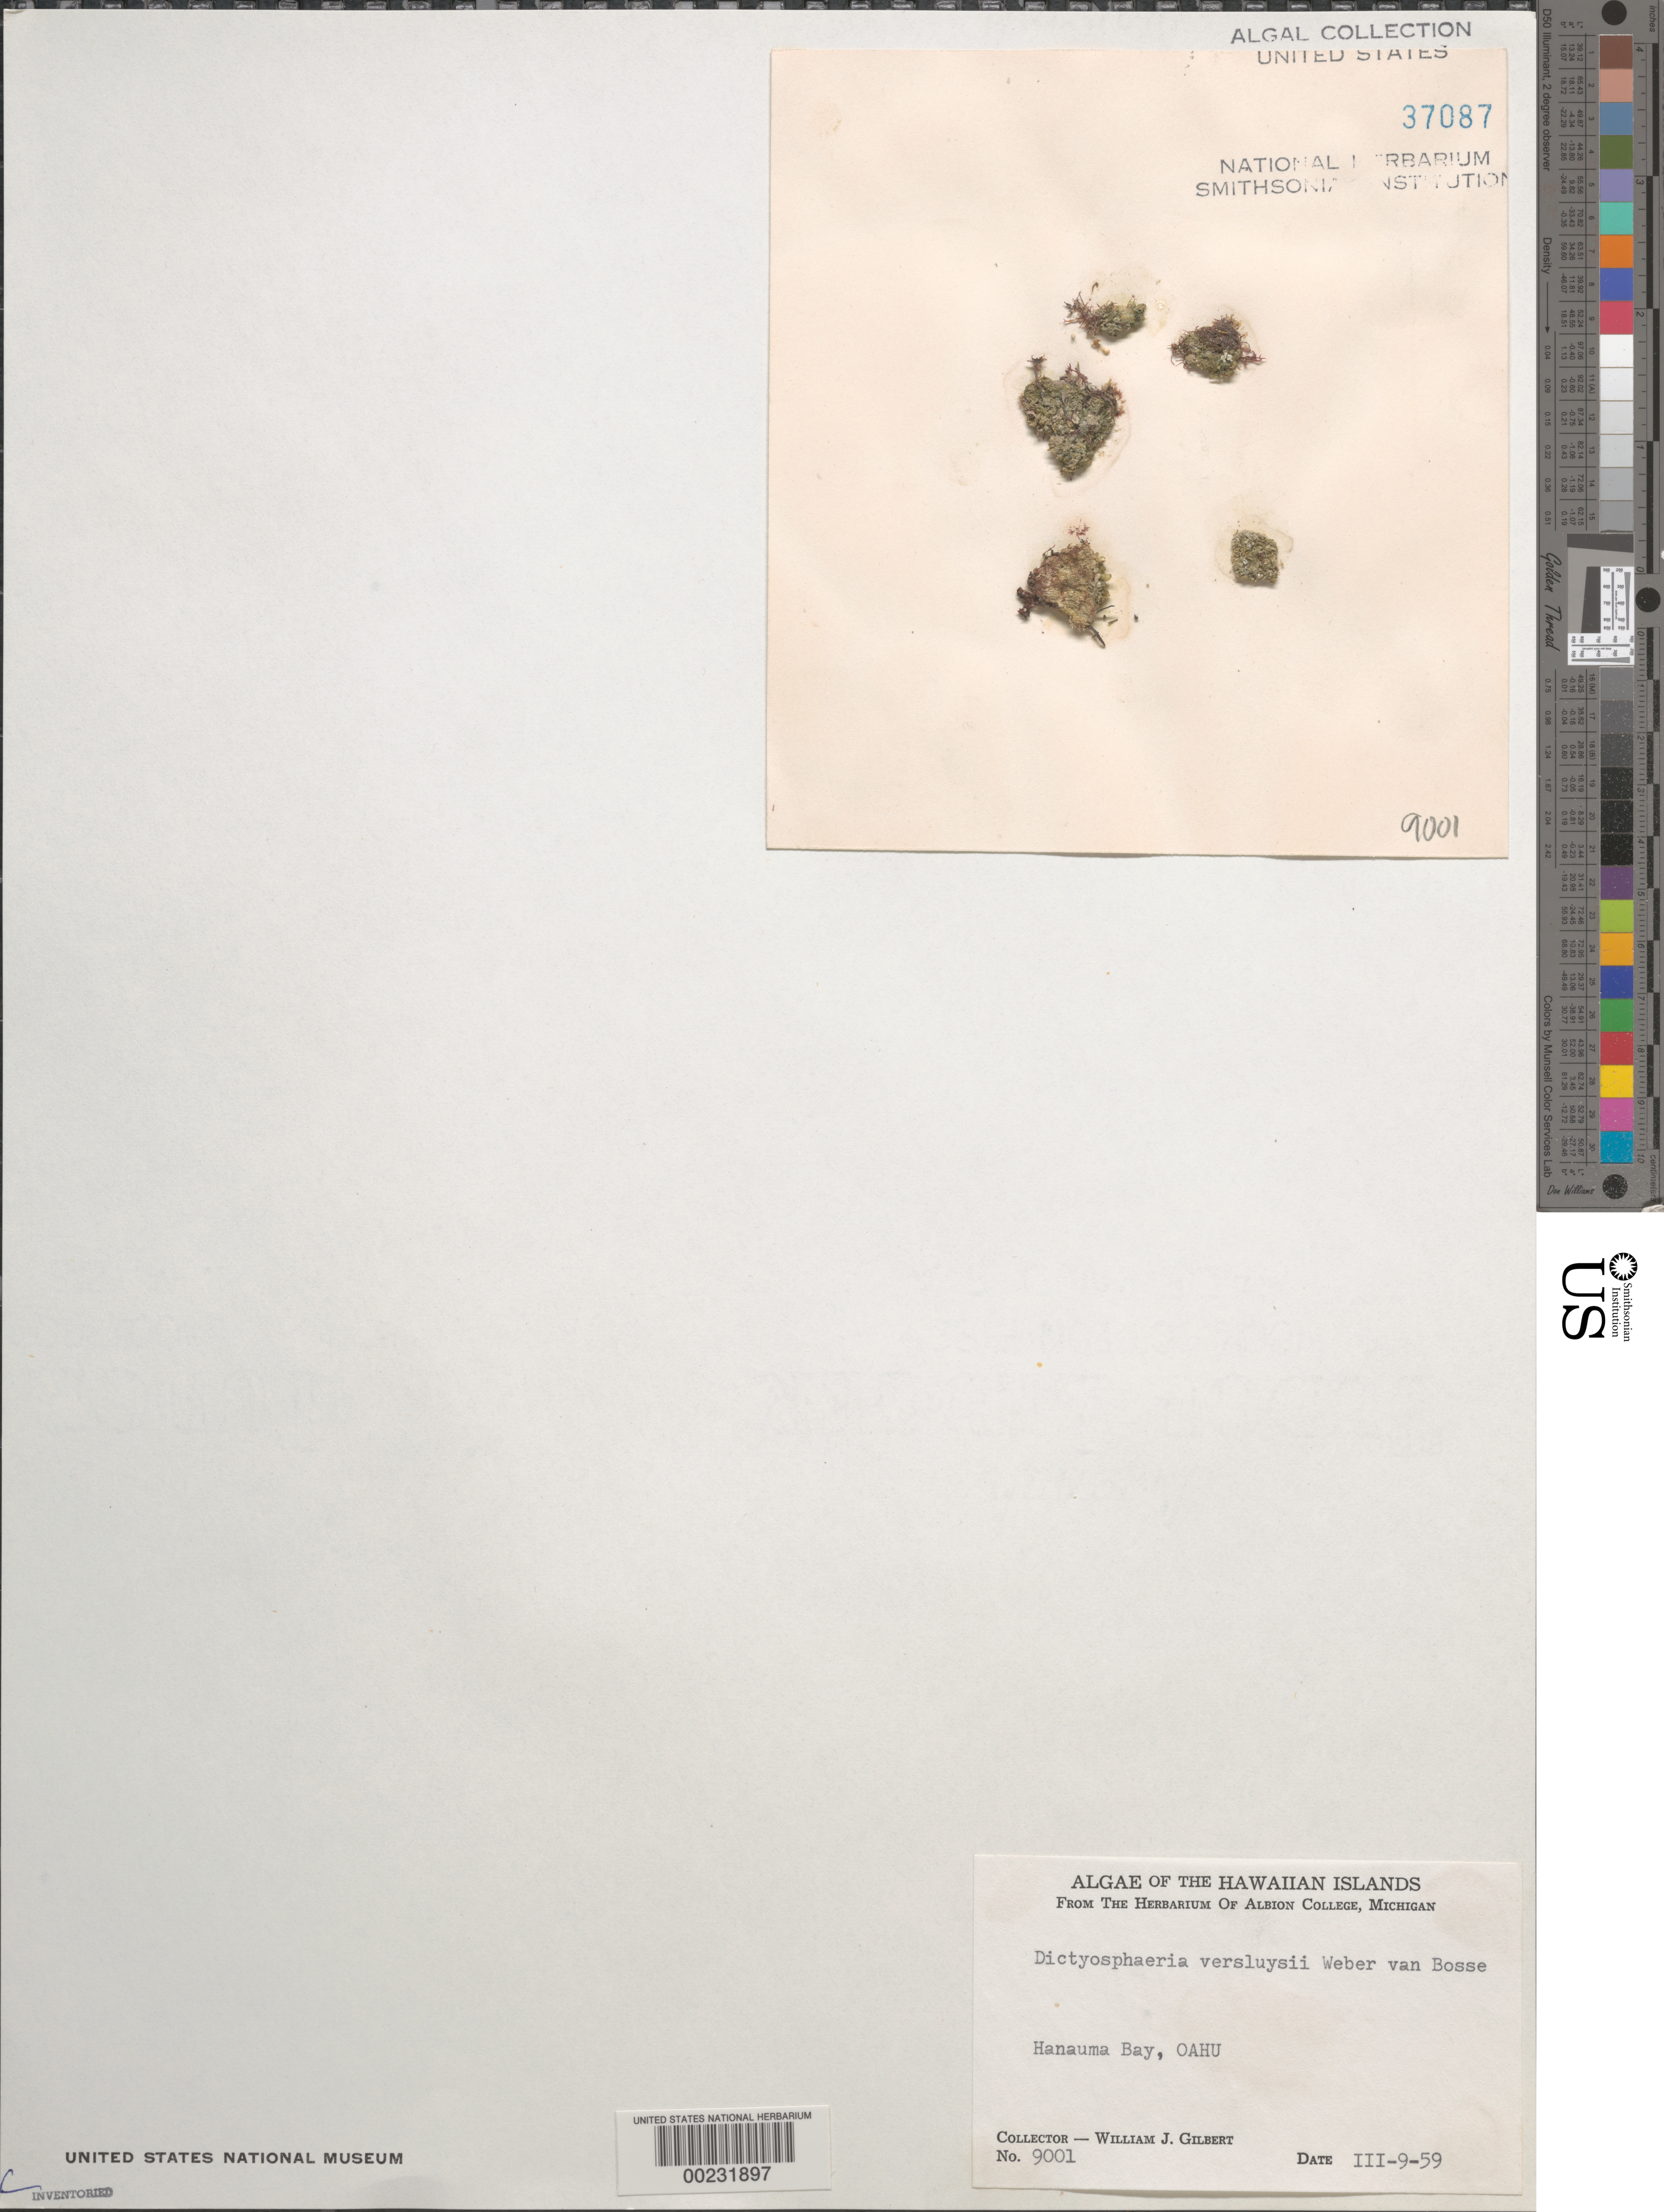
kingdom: Plantae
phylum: Chlorophyta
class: Ulvophyceae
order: Siphonocladales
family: Siphonocladaceae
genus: Dictyosphaeria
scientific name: Dictyosphaeria versluysii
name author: Weber Bosse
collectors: W. J. Gilbert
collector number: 9001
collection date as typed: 09 Mar 1959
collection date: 1959-03-09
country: United States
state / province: Hawaii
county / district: Honolulu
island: Oahu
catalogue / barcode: US 37087